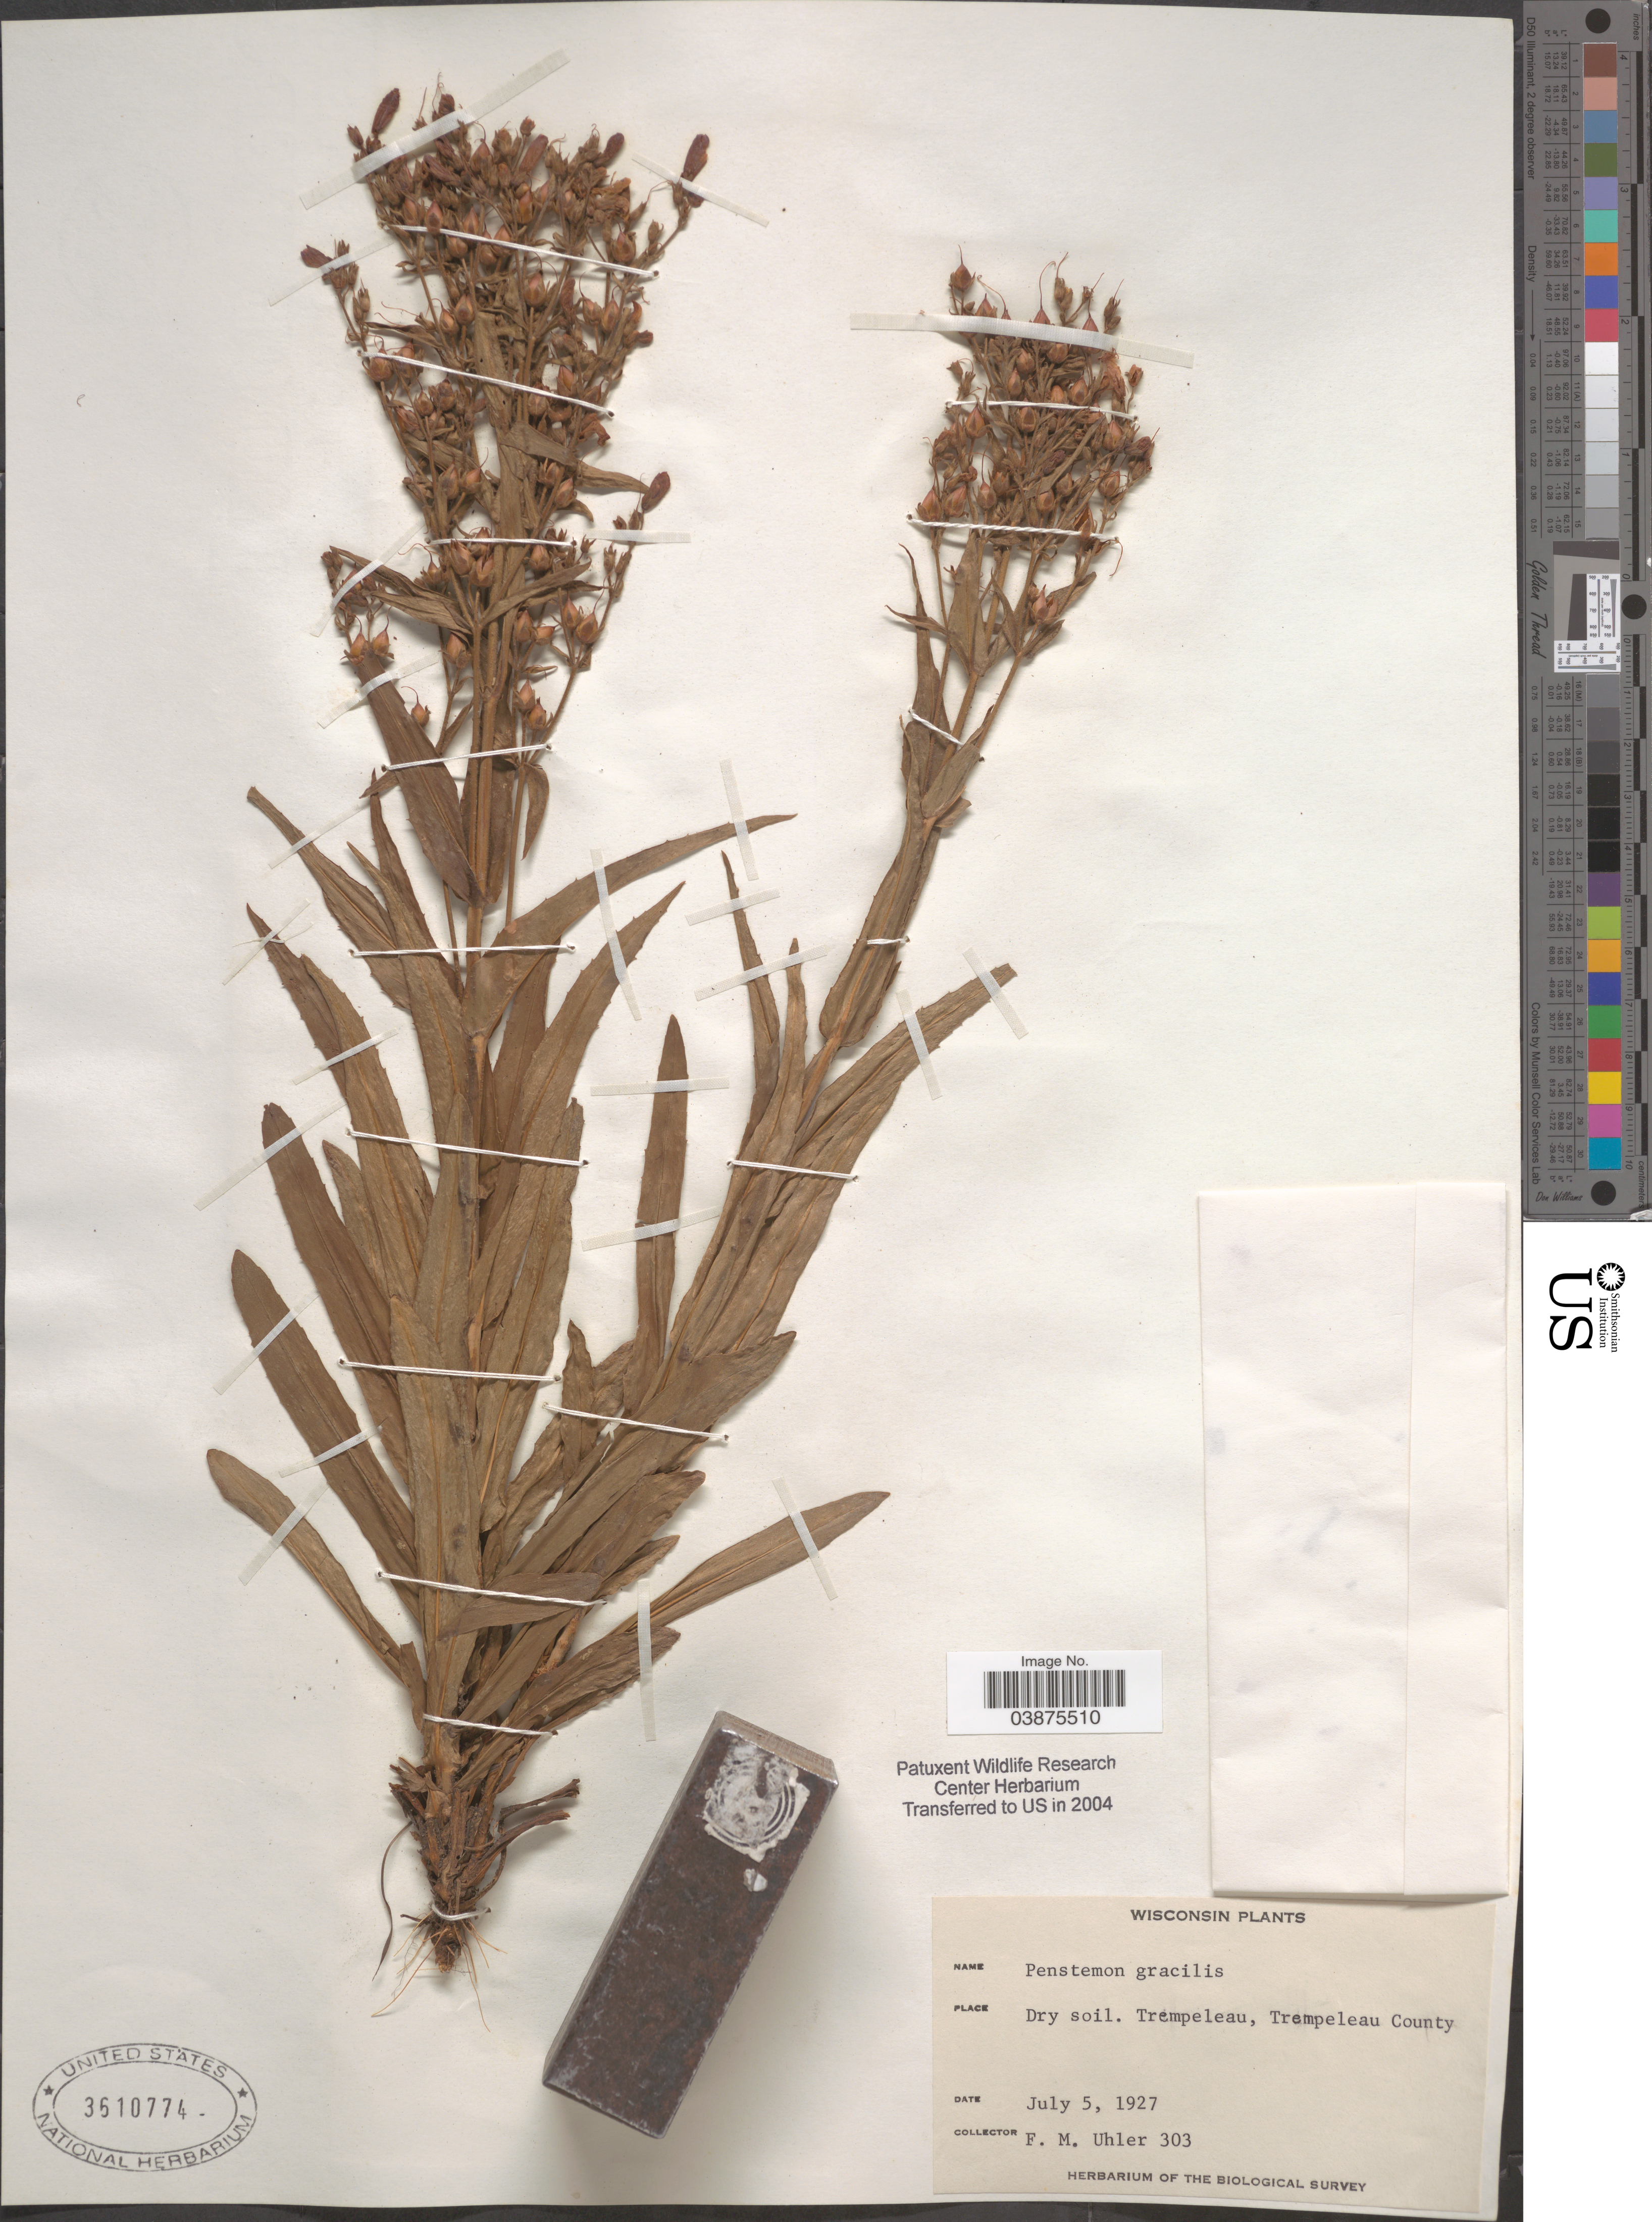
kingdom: Plantae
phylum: Tracheophyta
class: Magnoliopsida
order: Lamiales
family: Plantaginaceae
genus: Penstemon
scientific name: Penstemon gracilis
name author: Nutt.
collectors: F. M. Uhler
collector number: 303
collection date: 1927-07-05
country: United States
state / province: Wisconsin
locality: Trempeleau, Trempeleau County.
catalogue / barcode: US 3610774